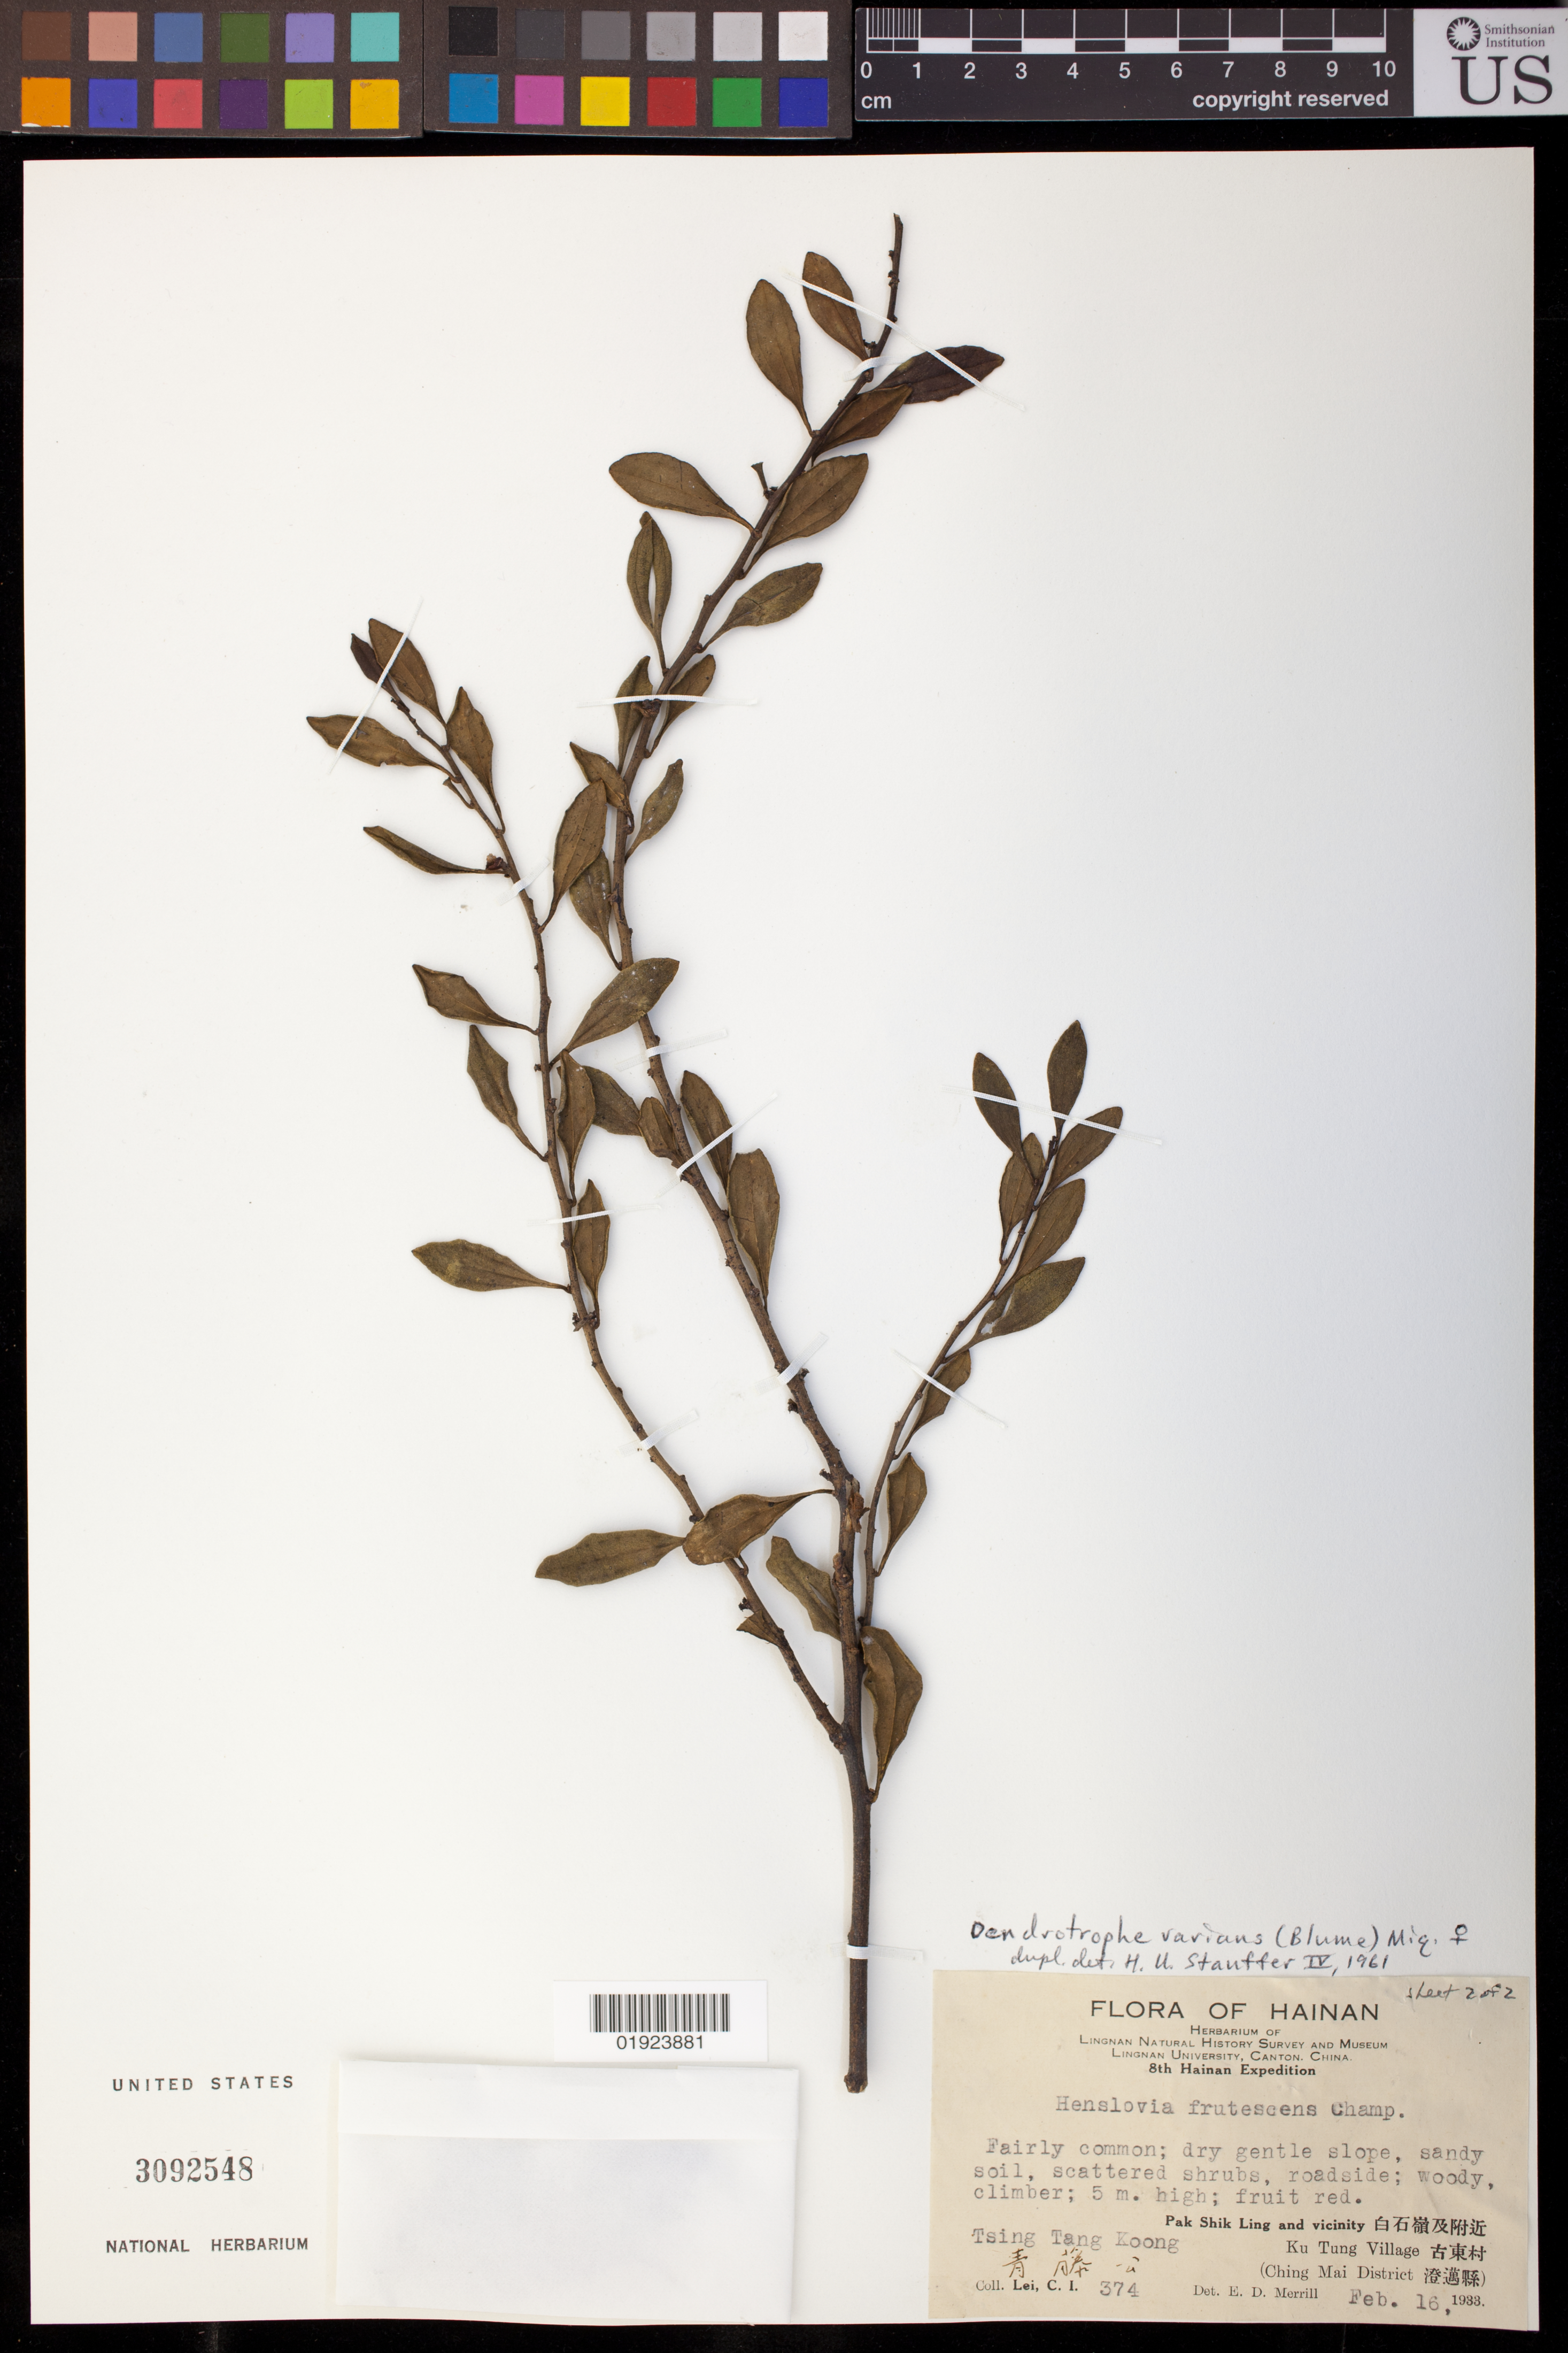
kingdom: Plantae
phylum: Tracheophyta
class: Magnoliopsida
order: Santalales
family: Amphorogynaceae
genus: Dendrotrophe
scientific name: Dendrotrophe varians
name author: (Blume) Miq.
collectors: C. I. Lei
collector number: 374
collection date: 1933-02-16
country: China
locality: Pak Shik Ling and vicinity; Ku Tung Village; Ching Mai District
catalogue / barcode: US 3092548